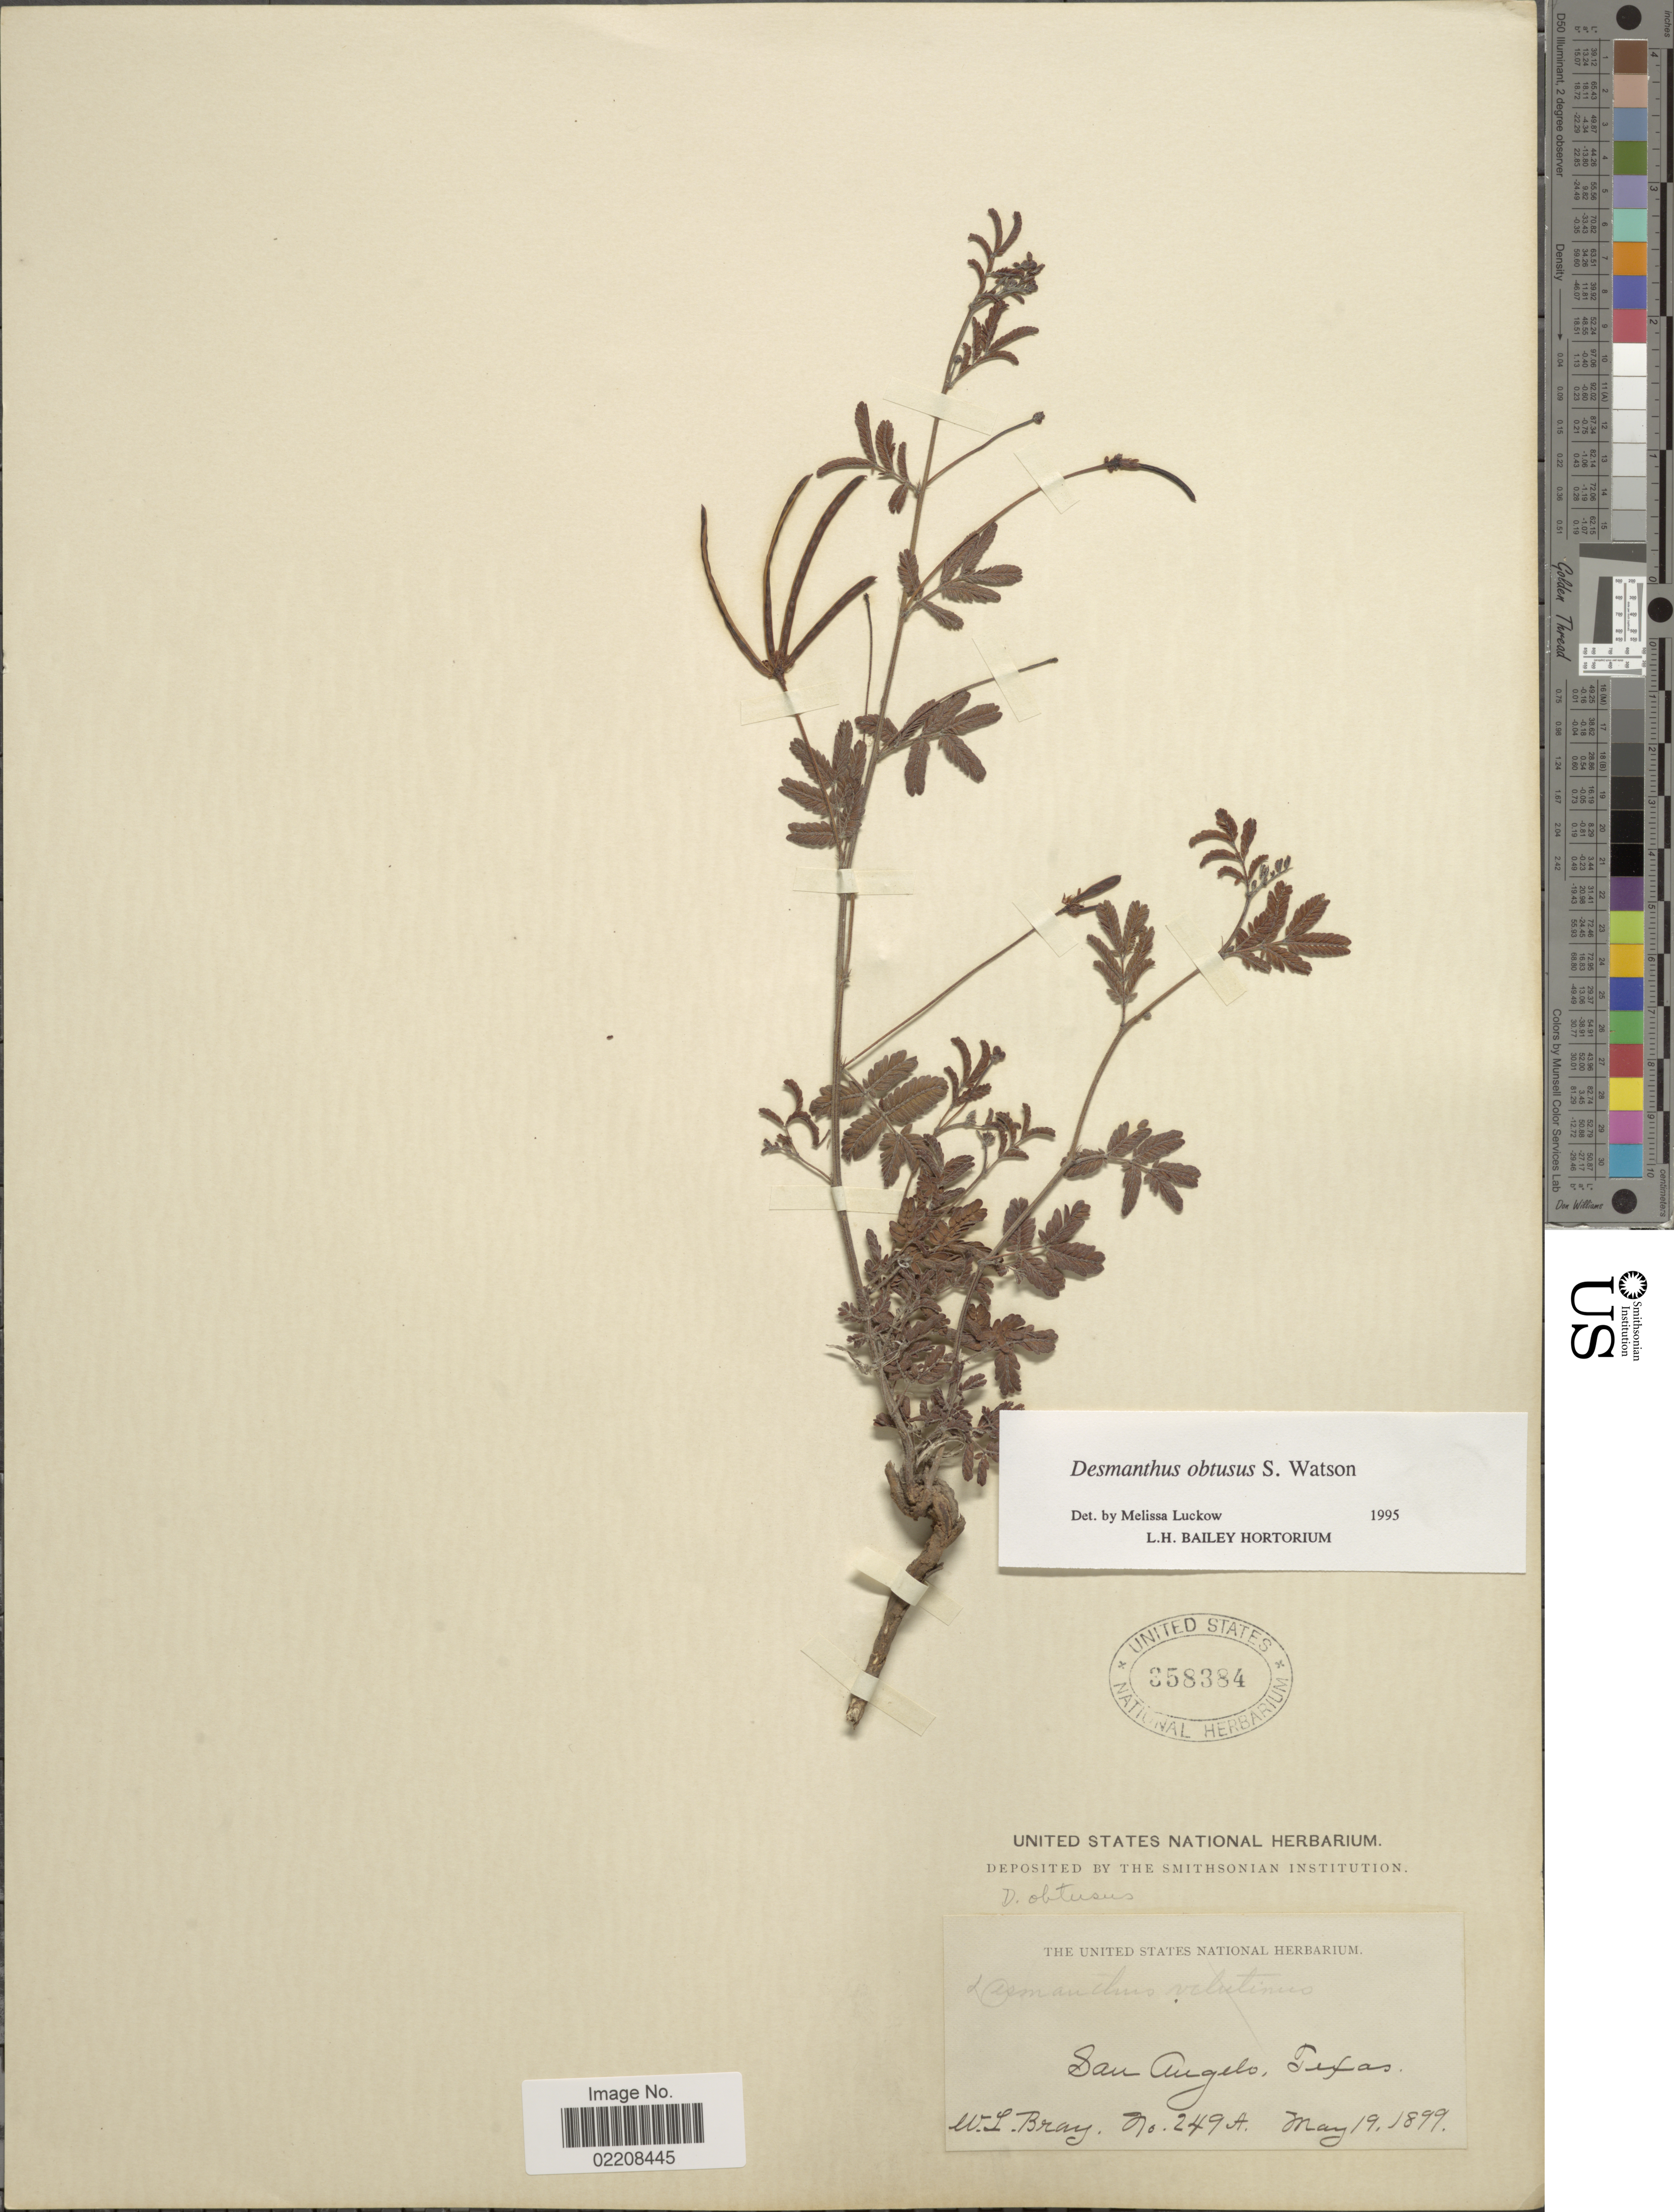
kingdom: Plantae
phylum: Tracheophyta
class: Magnoliopsida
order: Fabales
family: Fabaceae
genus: Desmanthus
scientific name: Desmanthus obtusus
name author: S. Watson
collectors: W. L. Bray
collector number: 249A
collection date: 1899-05-19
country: United States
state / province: Texas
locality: San Angelo, Texas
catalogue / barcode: US 358384